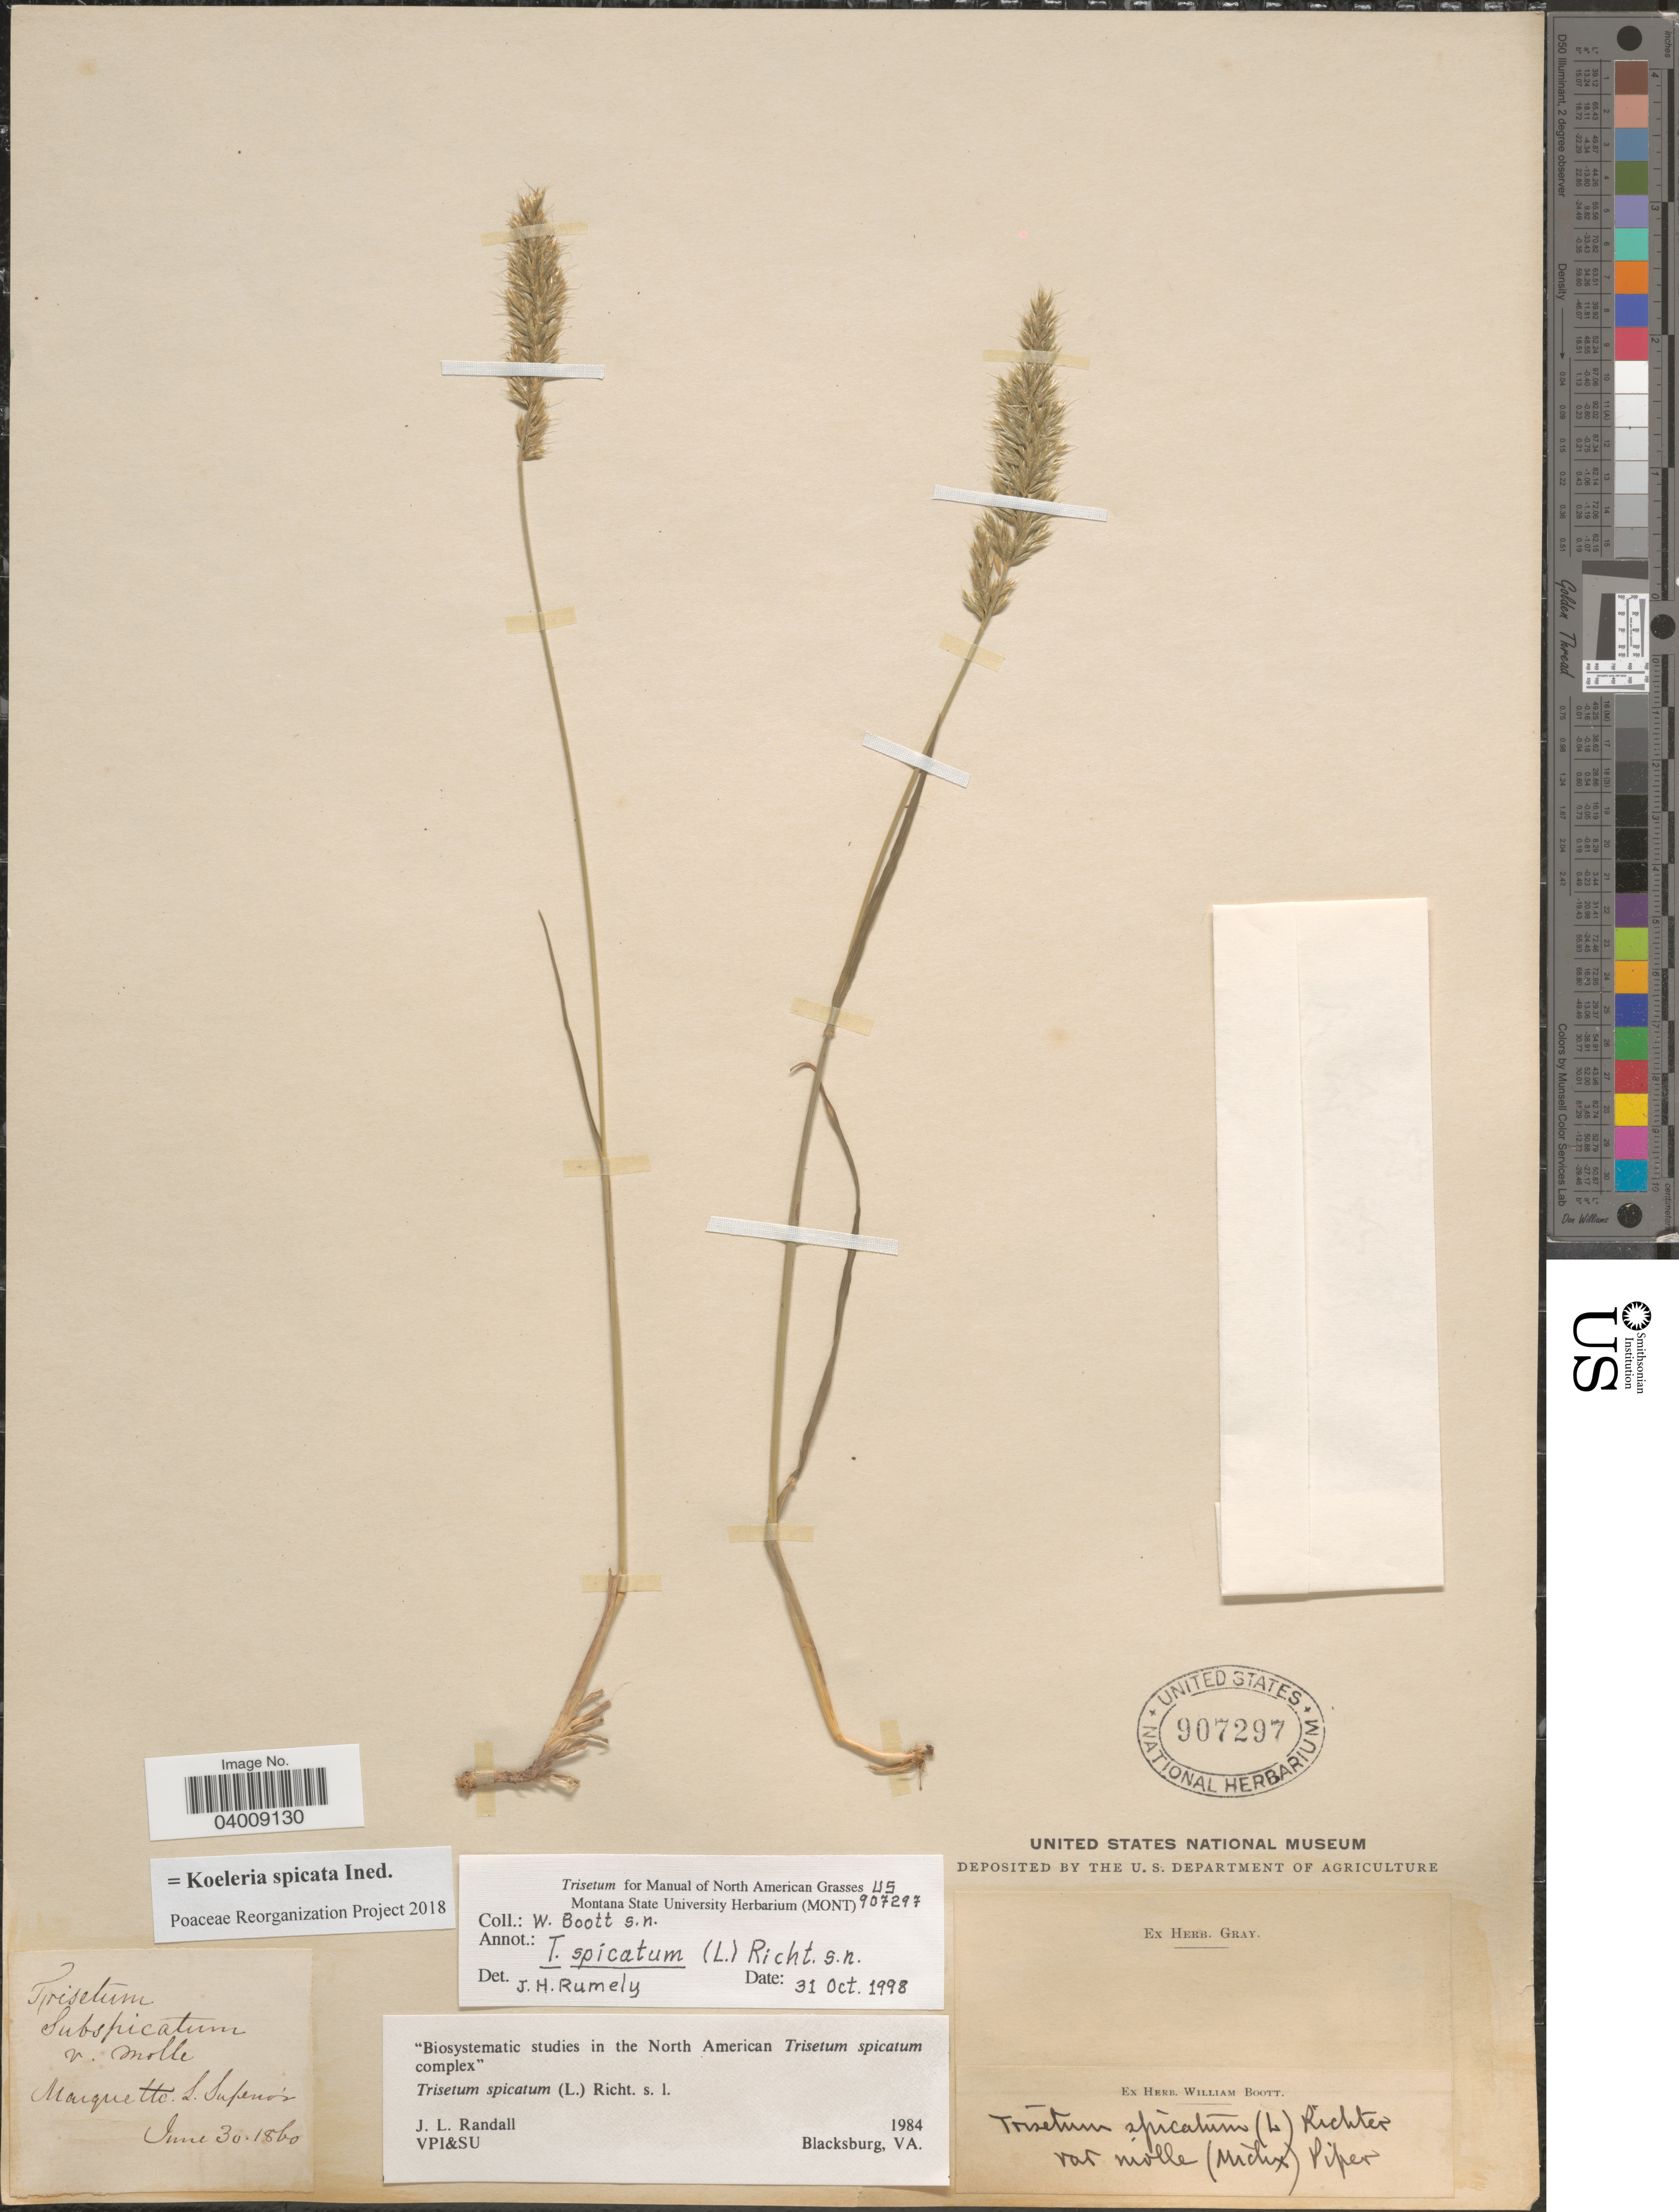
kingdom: Plantae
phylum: Tracheophyta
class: Liliopsida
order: Poales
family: Poaceae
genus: Koeleria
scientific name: Koeleria spicata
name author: (L.) Barberá et al.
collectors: ex herb. William Boott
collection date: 1860-06-30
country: United States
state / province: Wisconsin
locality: Marquette. L. Superior.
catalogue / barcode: US 907297